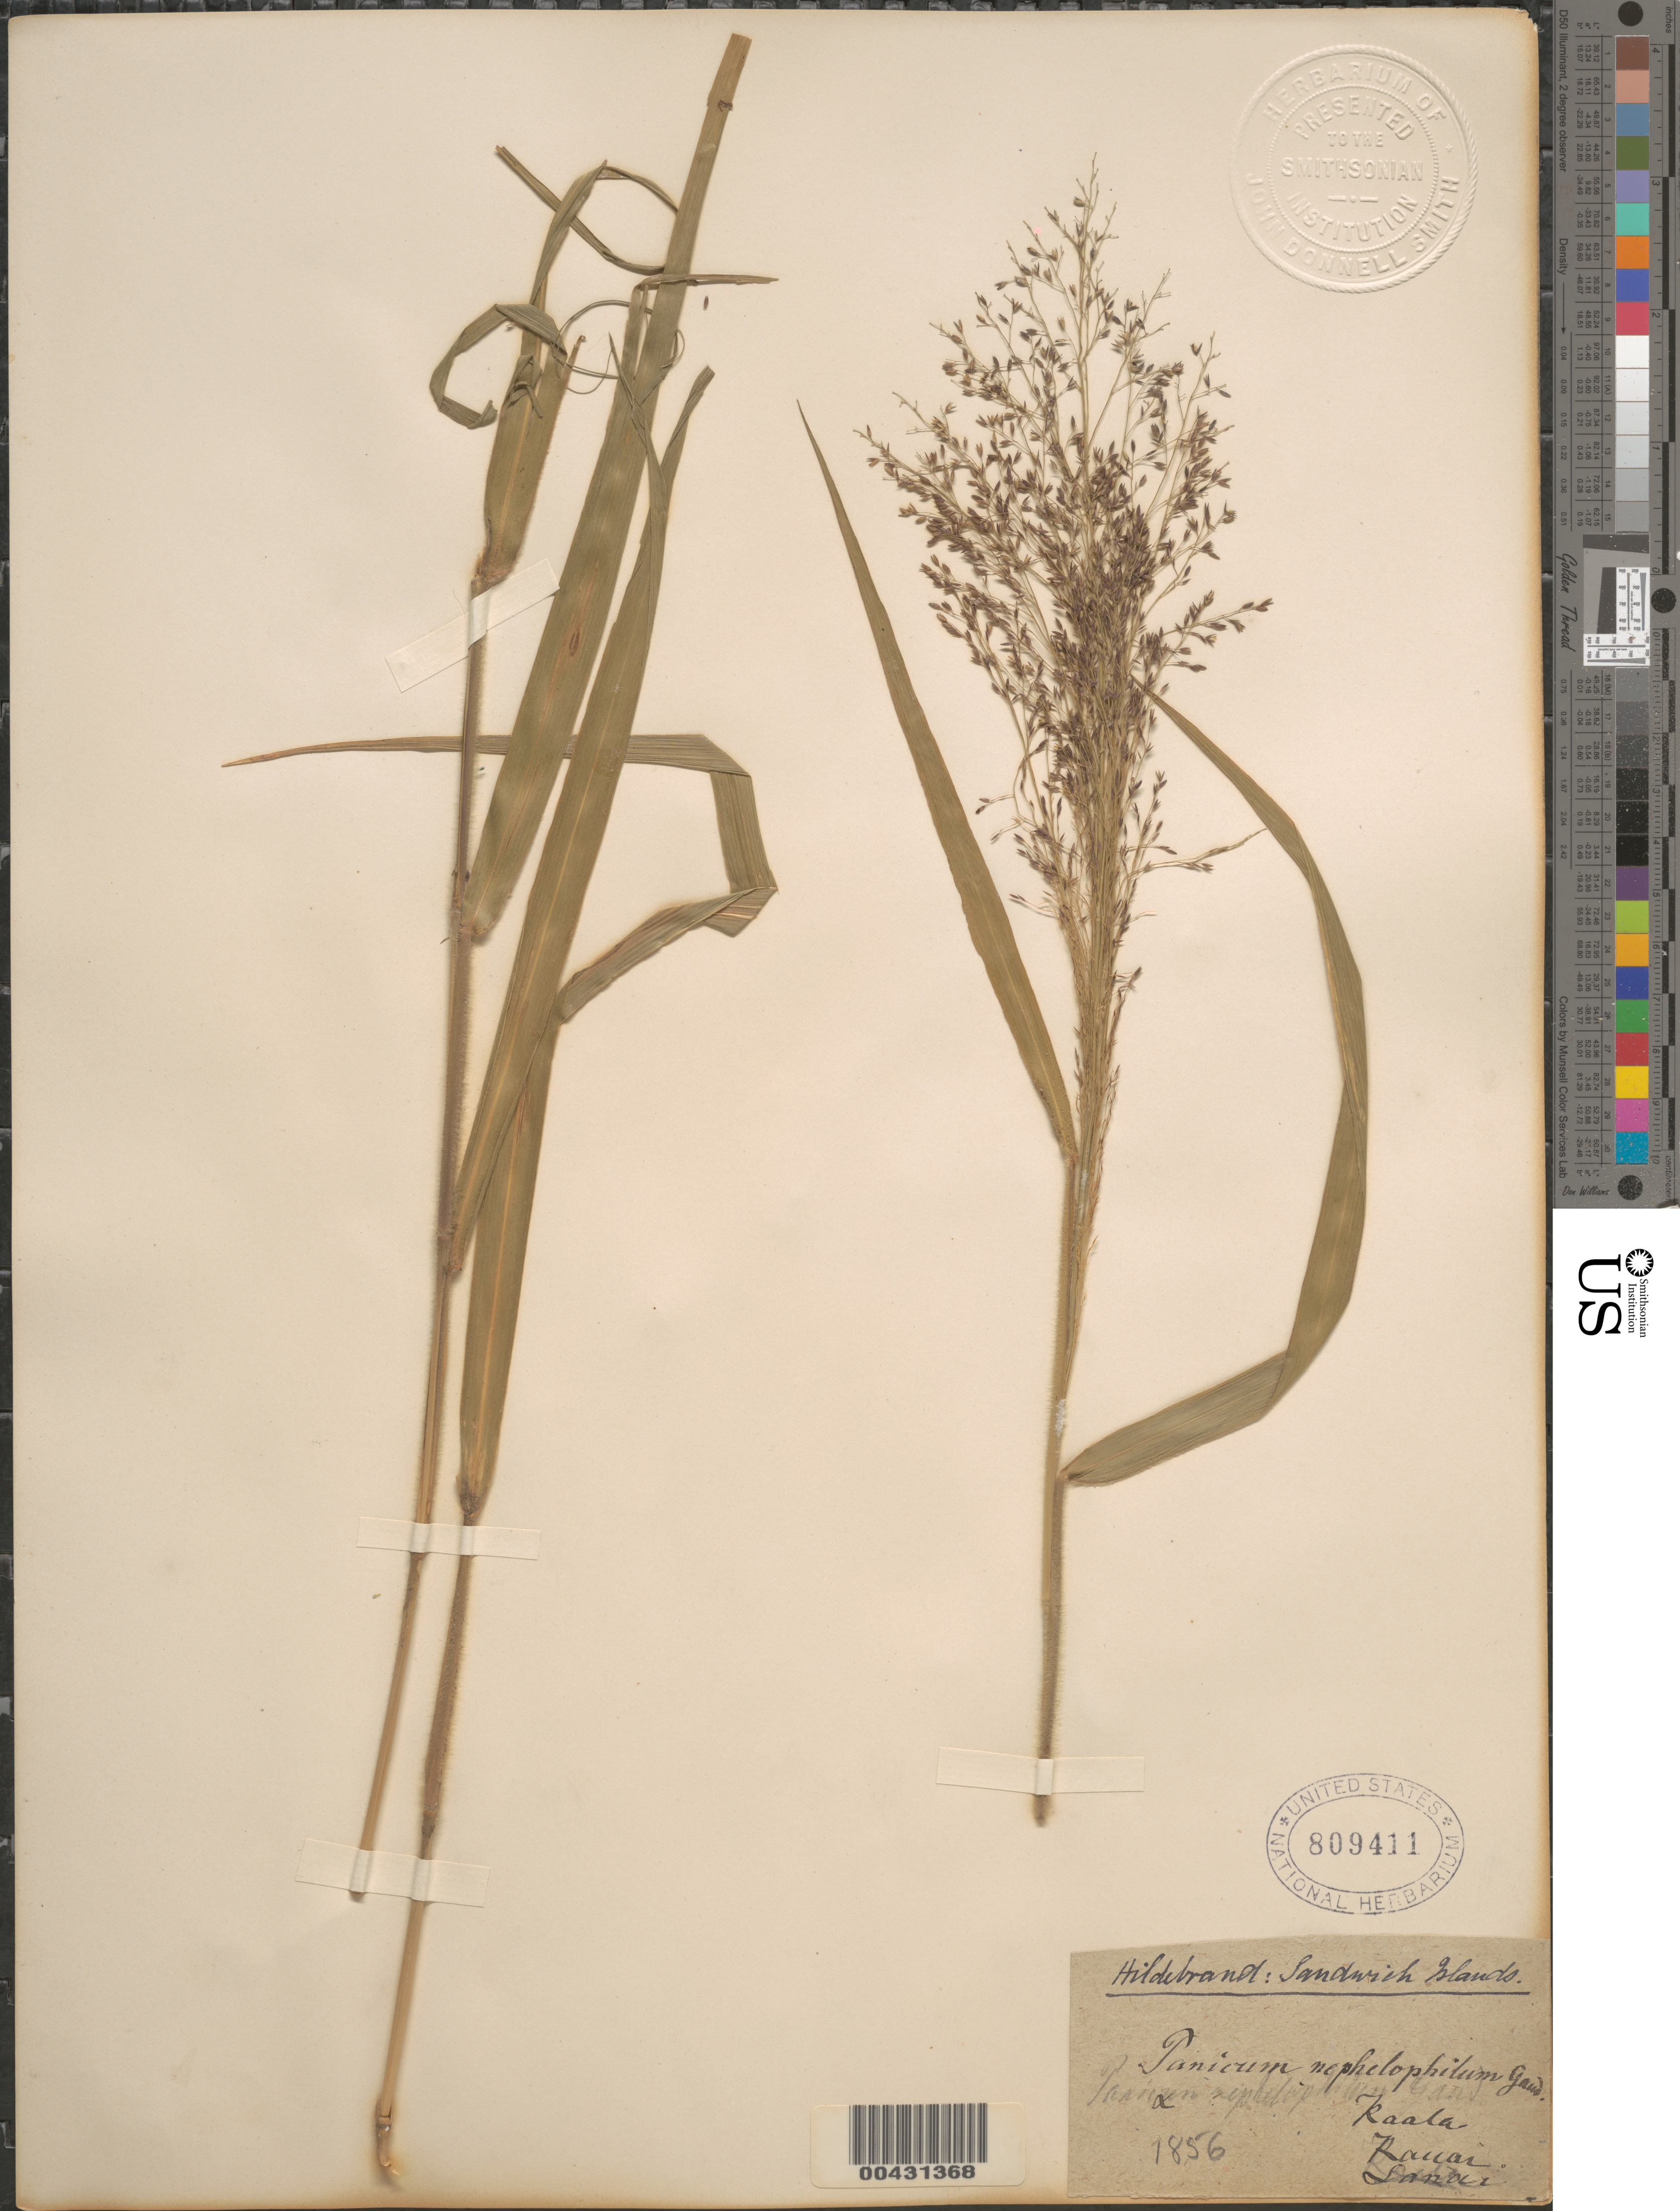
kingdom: Plantae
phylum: Tracheophyta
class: Liliopsida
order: Poales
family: Poaceae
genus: Panicum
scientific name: Panicum nephelophilum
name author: Gaudich.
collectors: W. Hillebrand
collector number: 1856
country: United States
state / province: Hawaii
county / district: Kauai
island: Kaua'i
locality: Sandwich Islands: Kaala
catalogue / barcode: US 809411